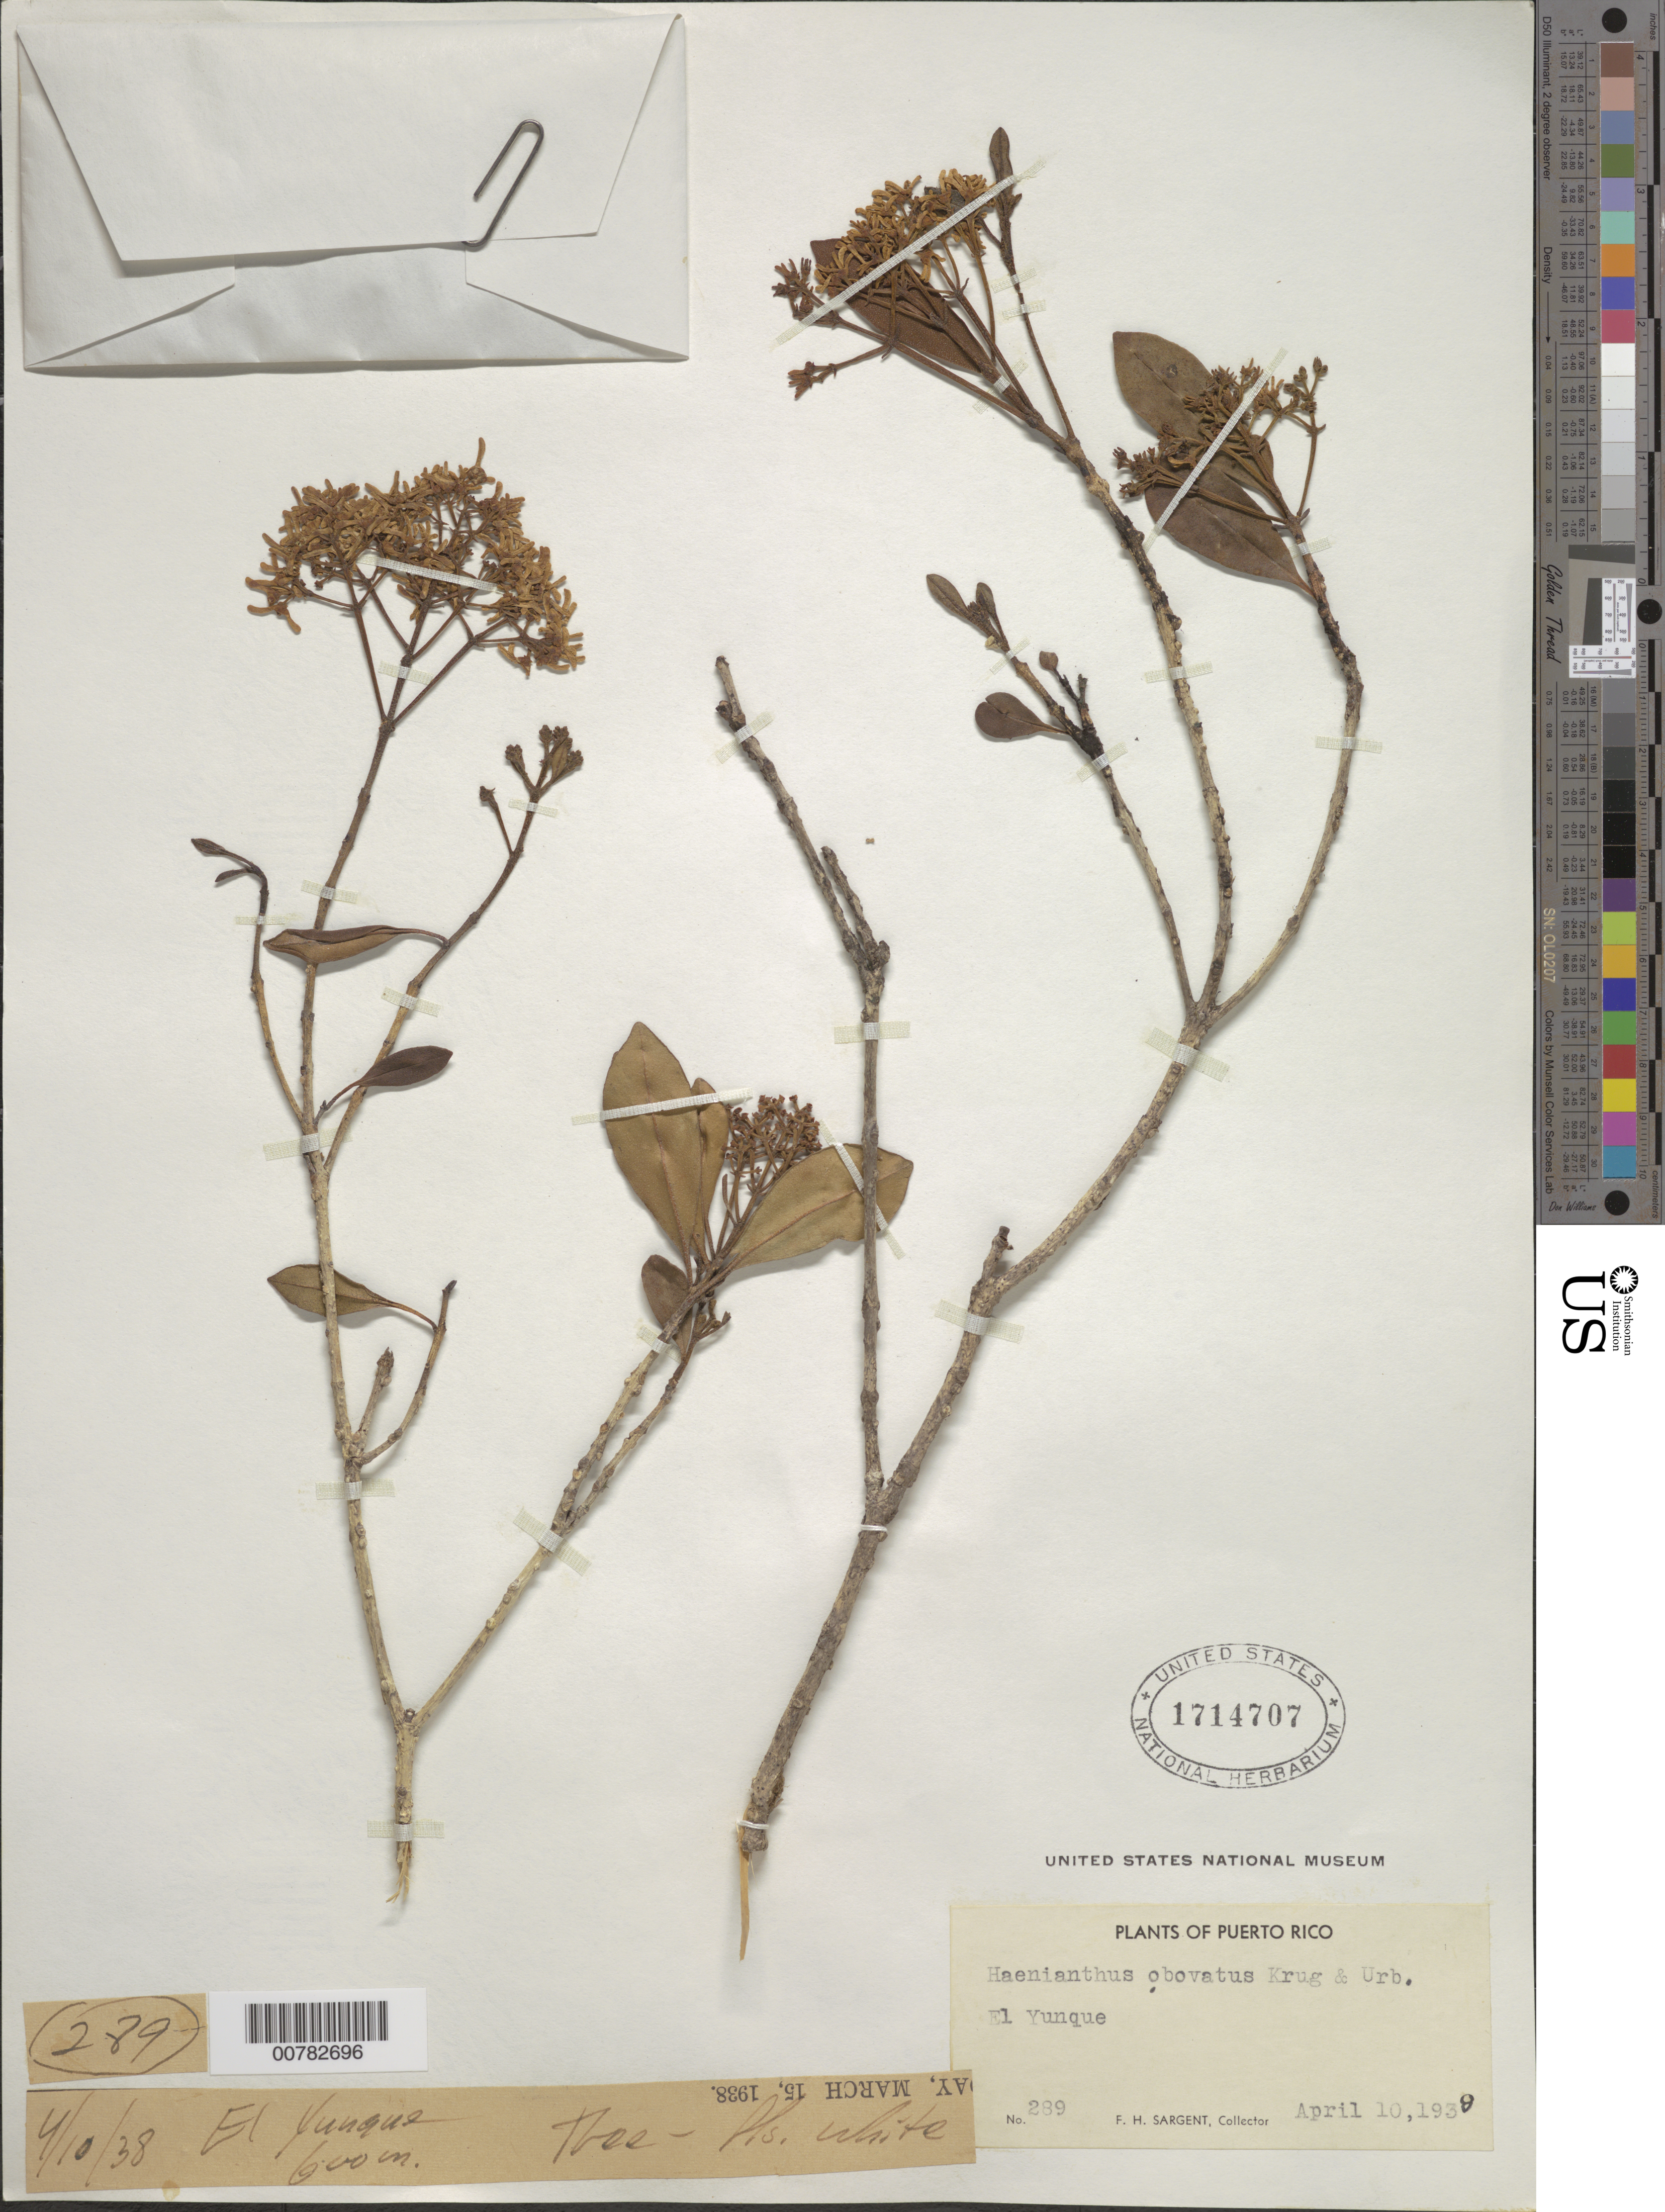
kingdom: Plantae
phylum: Tracheophyta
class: Magnoliopsida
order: Lamiales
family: Oleaceae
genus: Haenianthus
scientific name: Haenianthus salicifolius var. obovatus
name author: (Krug & Urb.) Knobl.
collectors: F. H. Sargent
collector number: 289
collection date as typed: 10 Apr 1938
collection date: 1938-04-10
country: Puerto Rico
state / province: Río Grande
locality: El Yunque.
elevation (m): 600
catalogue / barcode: US 1714707